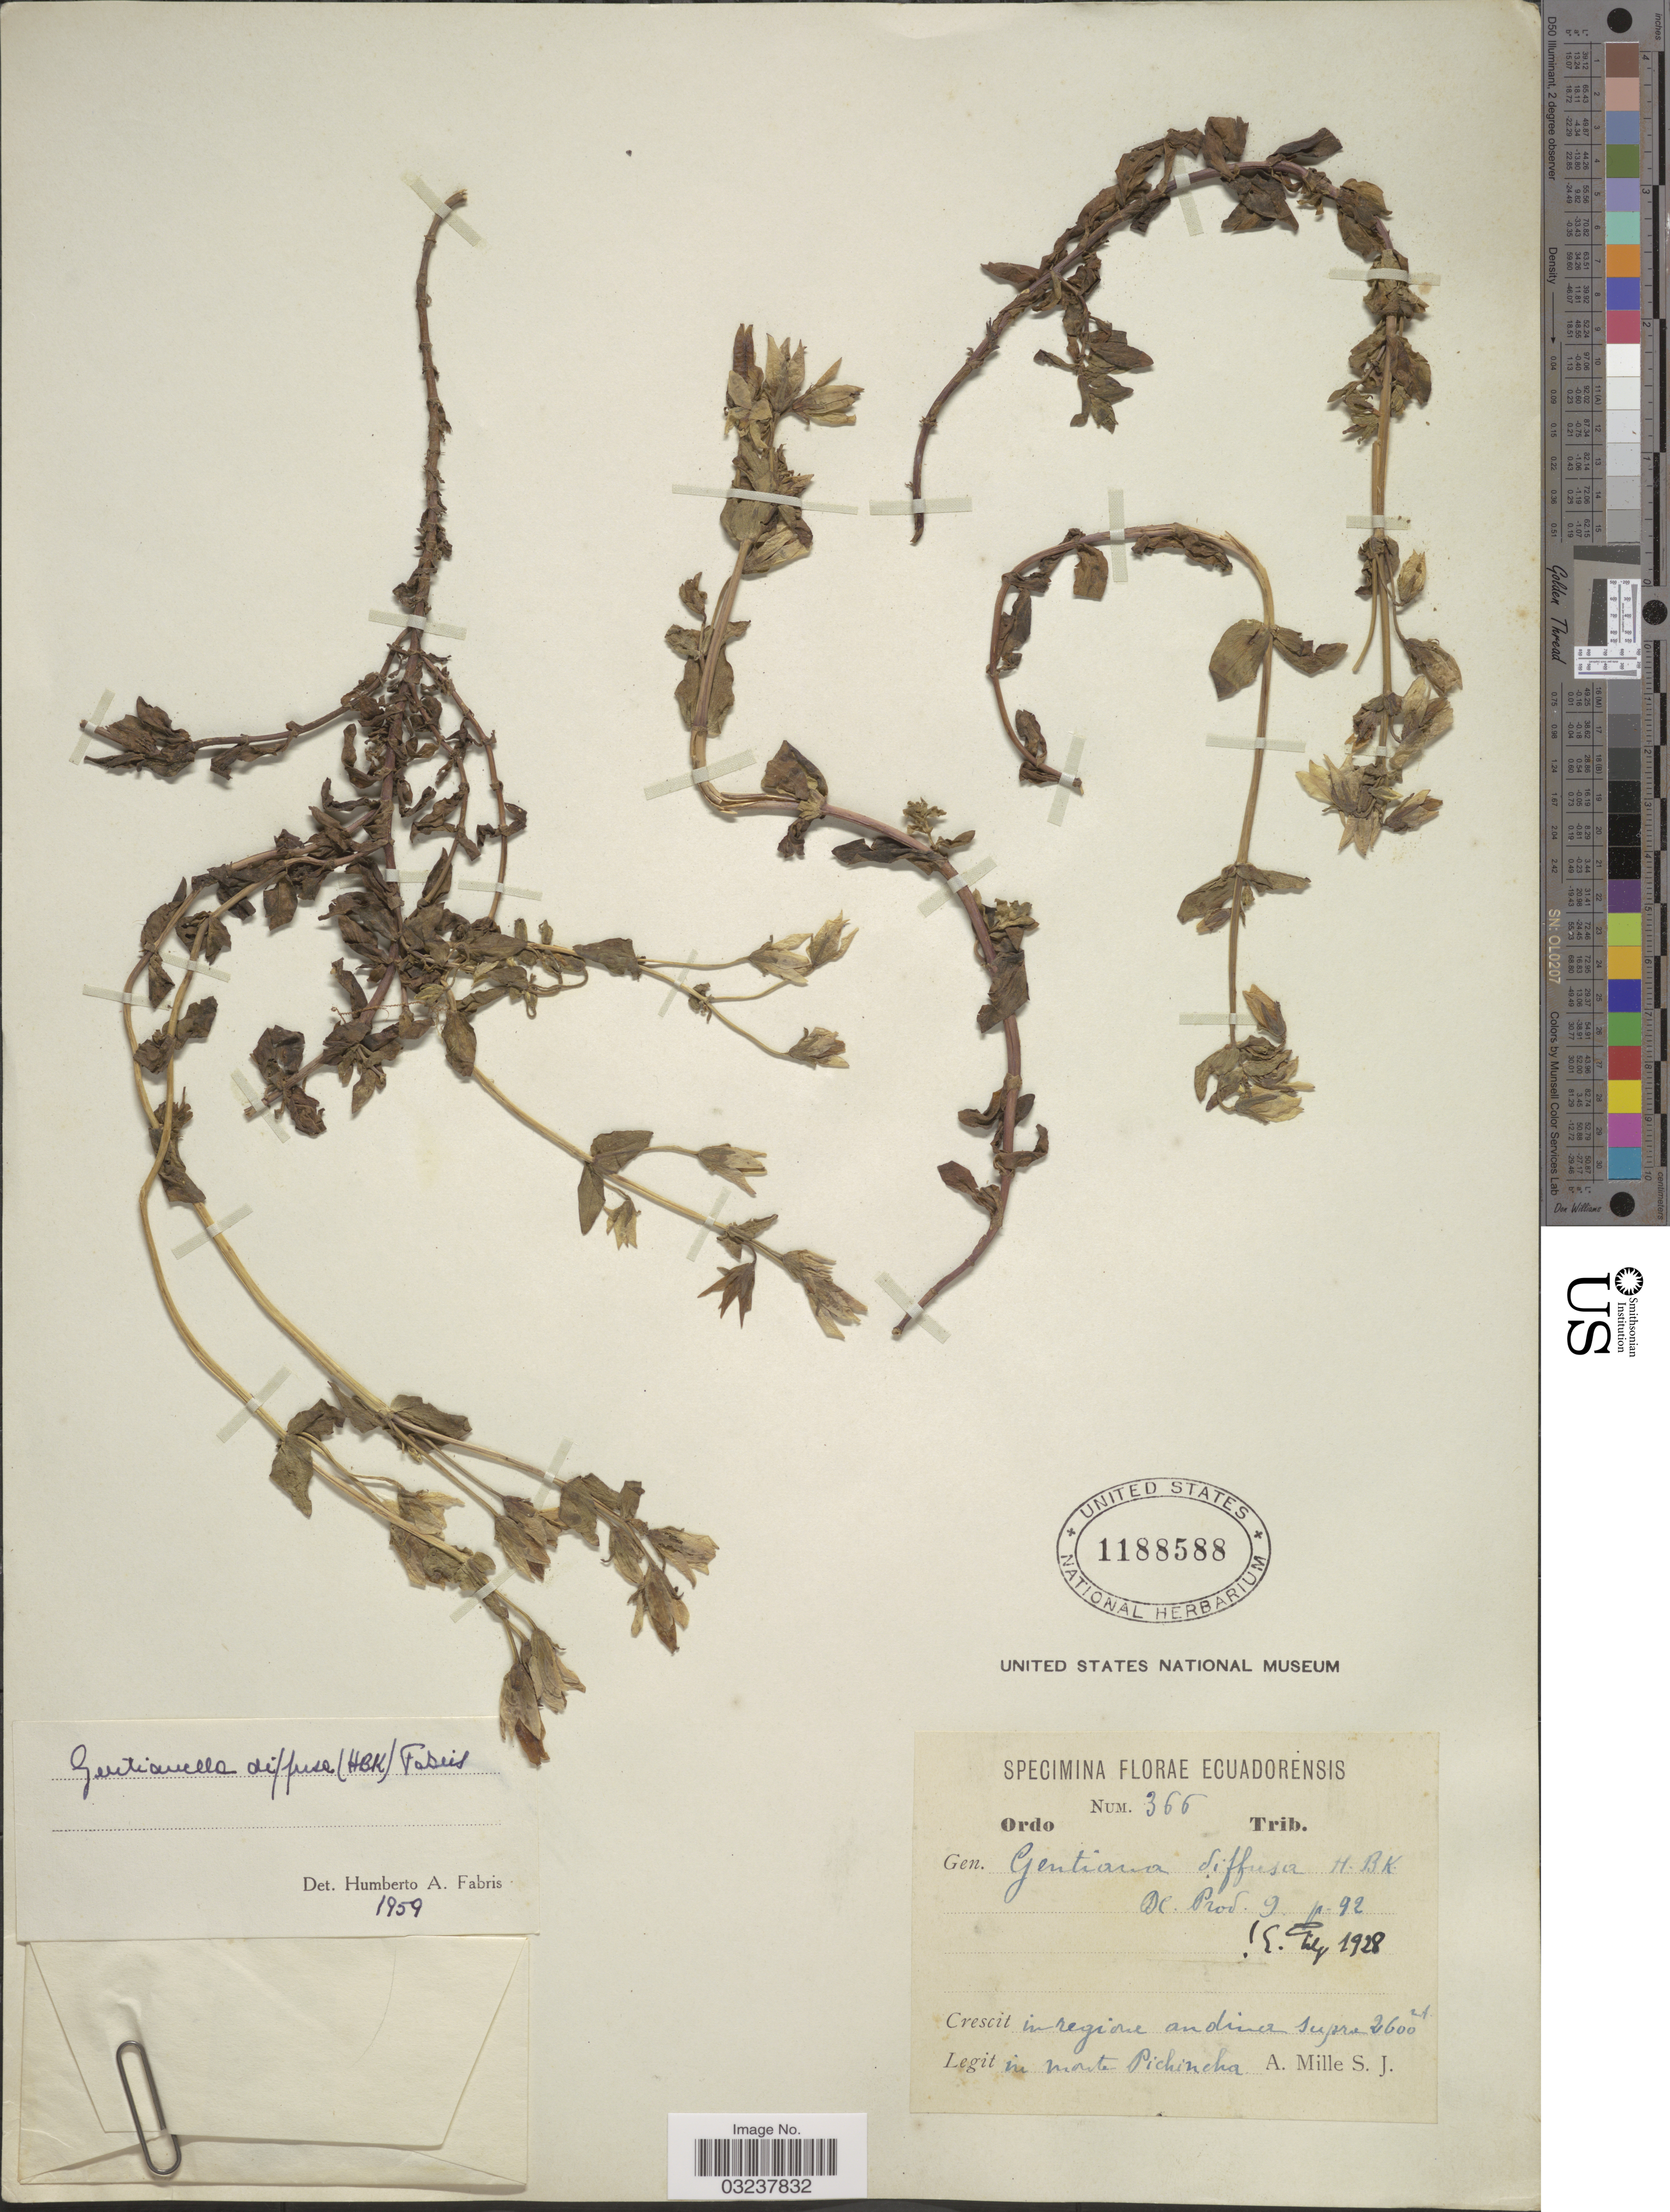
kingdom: Plantae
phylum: Tracheophyta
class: Magnoliopsida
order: Gentianales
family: Gentianaceae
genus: Gentianella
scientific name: Gentianella rapunculoides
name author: (Willd. ex Schult.) J.S. Pringle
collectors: A. Mille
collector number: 366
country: Ecuador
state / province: Pichincha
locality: Crescit in regione andina supra, in monte Pichincha.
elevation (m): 2600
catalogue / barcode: US 1188588